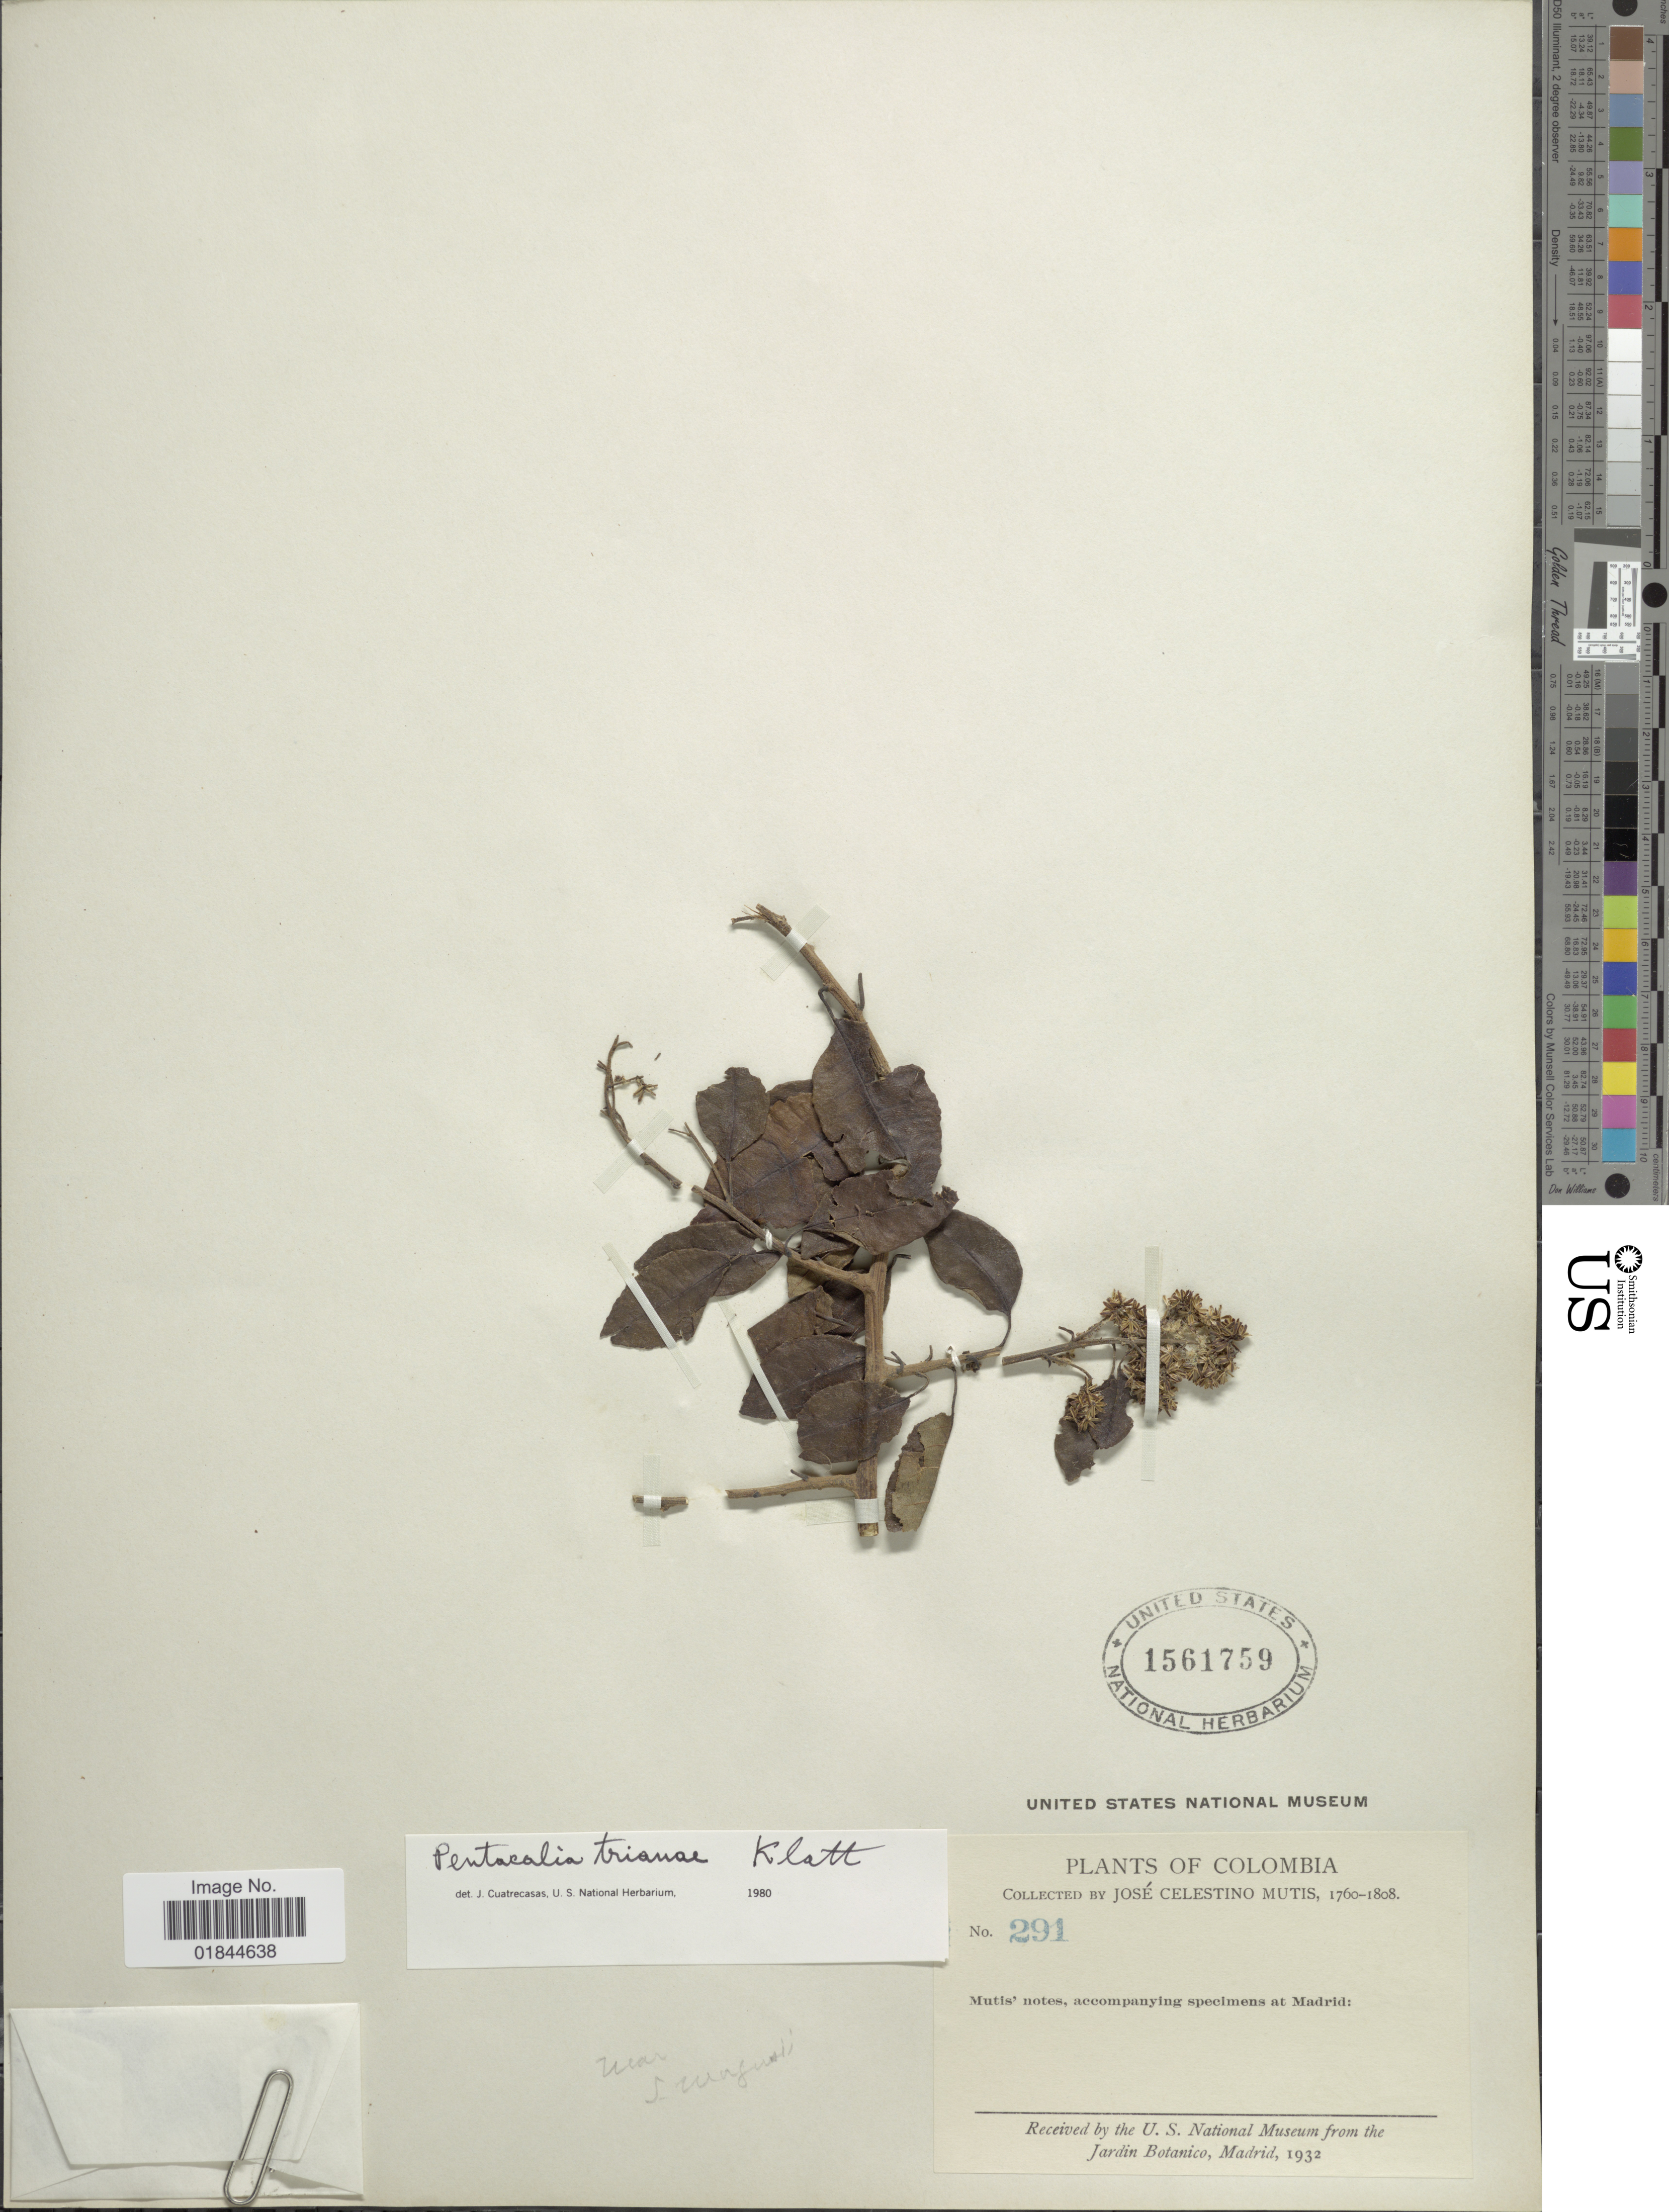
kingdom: Plantae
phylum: Tracheophyta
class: Magnoliopsida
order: Asterales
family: Asteraceae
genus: Pentacalia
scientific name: Pentacalia trianae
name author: (Klatt) Cuatrec.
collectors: J. C. B. Mutis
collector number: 291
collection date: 1760/1808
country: Colombia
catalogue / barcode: US 1561759